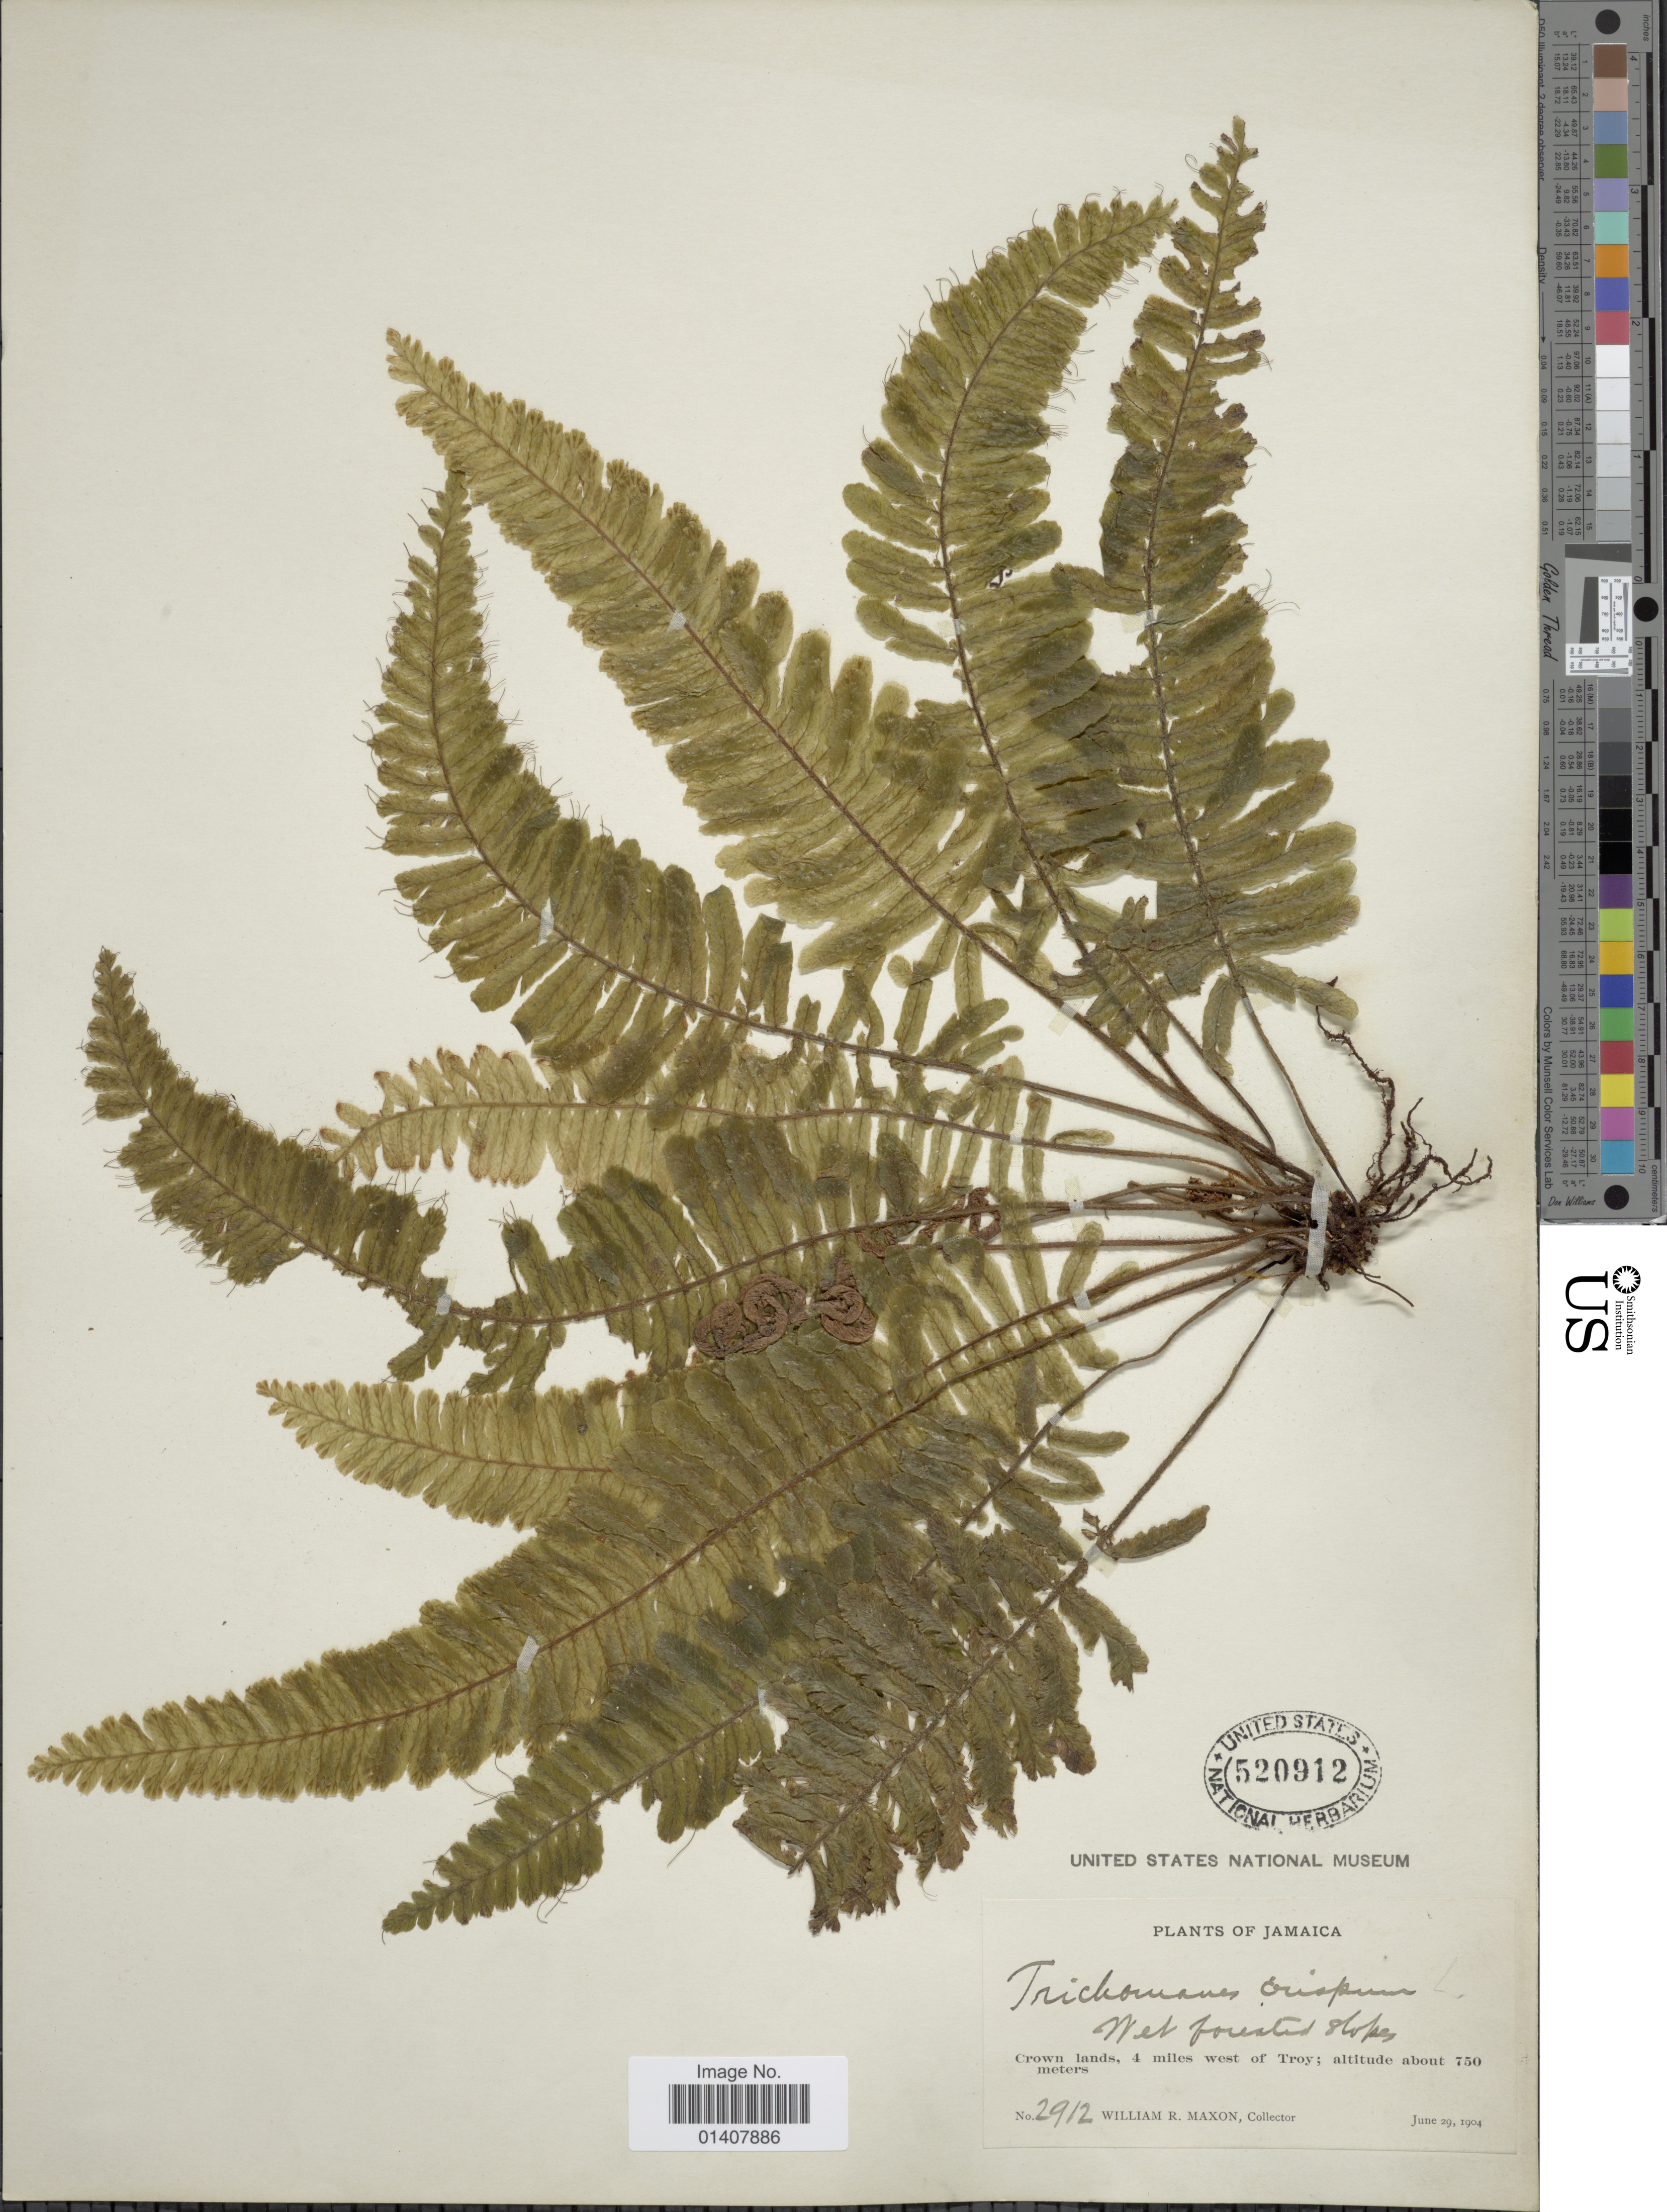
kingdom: Plantae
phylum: Tracheophyta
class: Polypodiopsida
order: Hymenophyllales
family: Hymenophyllaceae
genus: Trichomanes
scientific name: Trichomanes crispum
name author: L.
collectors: W. R. Maxon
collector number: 2912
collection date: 1904-06-29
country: Jamaica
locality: Crown lands, 4miles west of Troy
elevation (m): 750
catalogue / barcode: US 520912